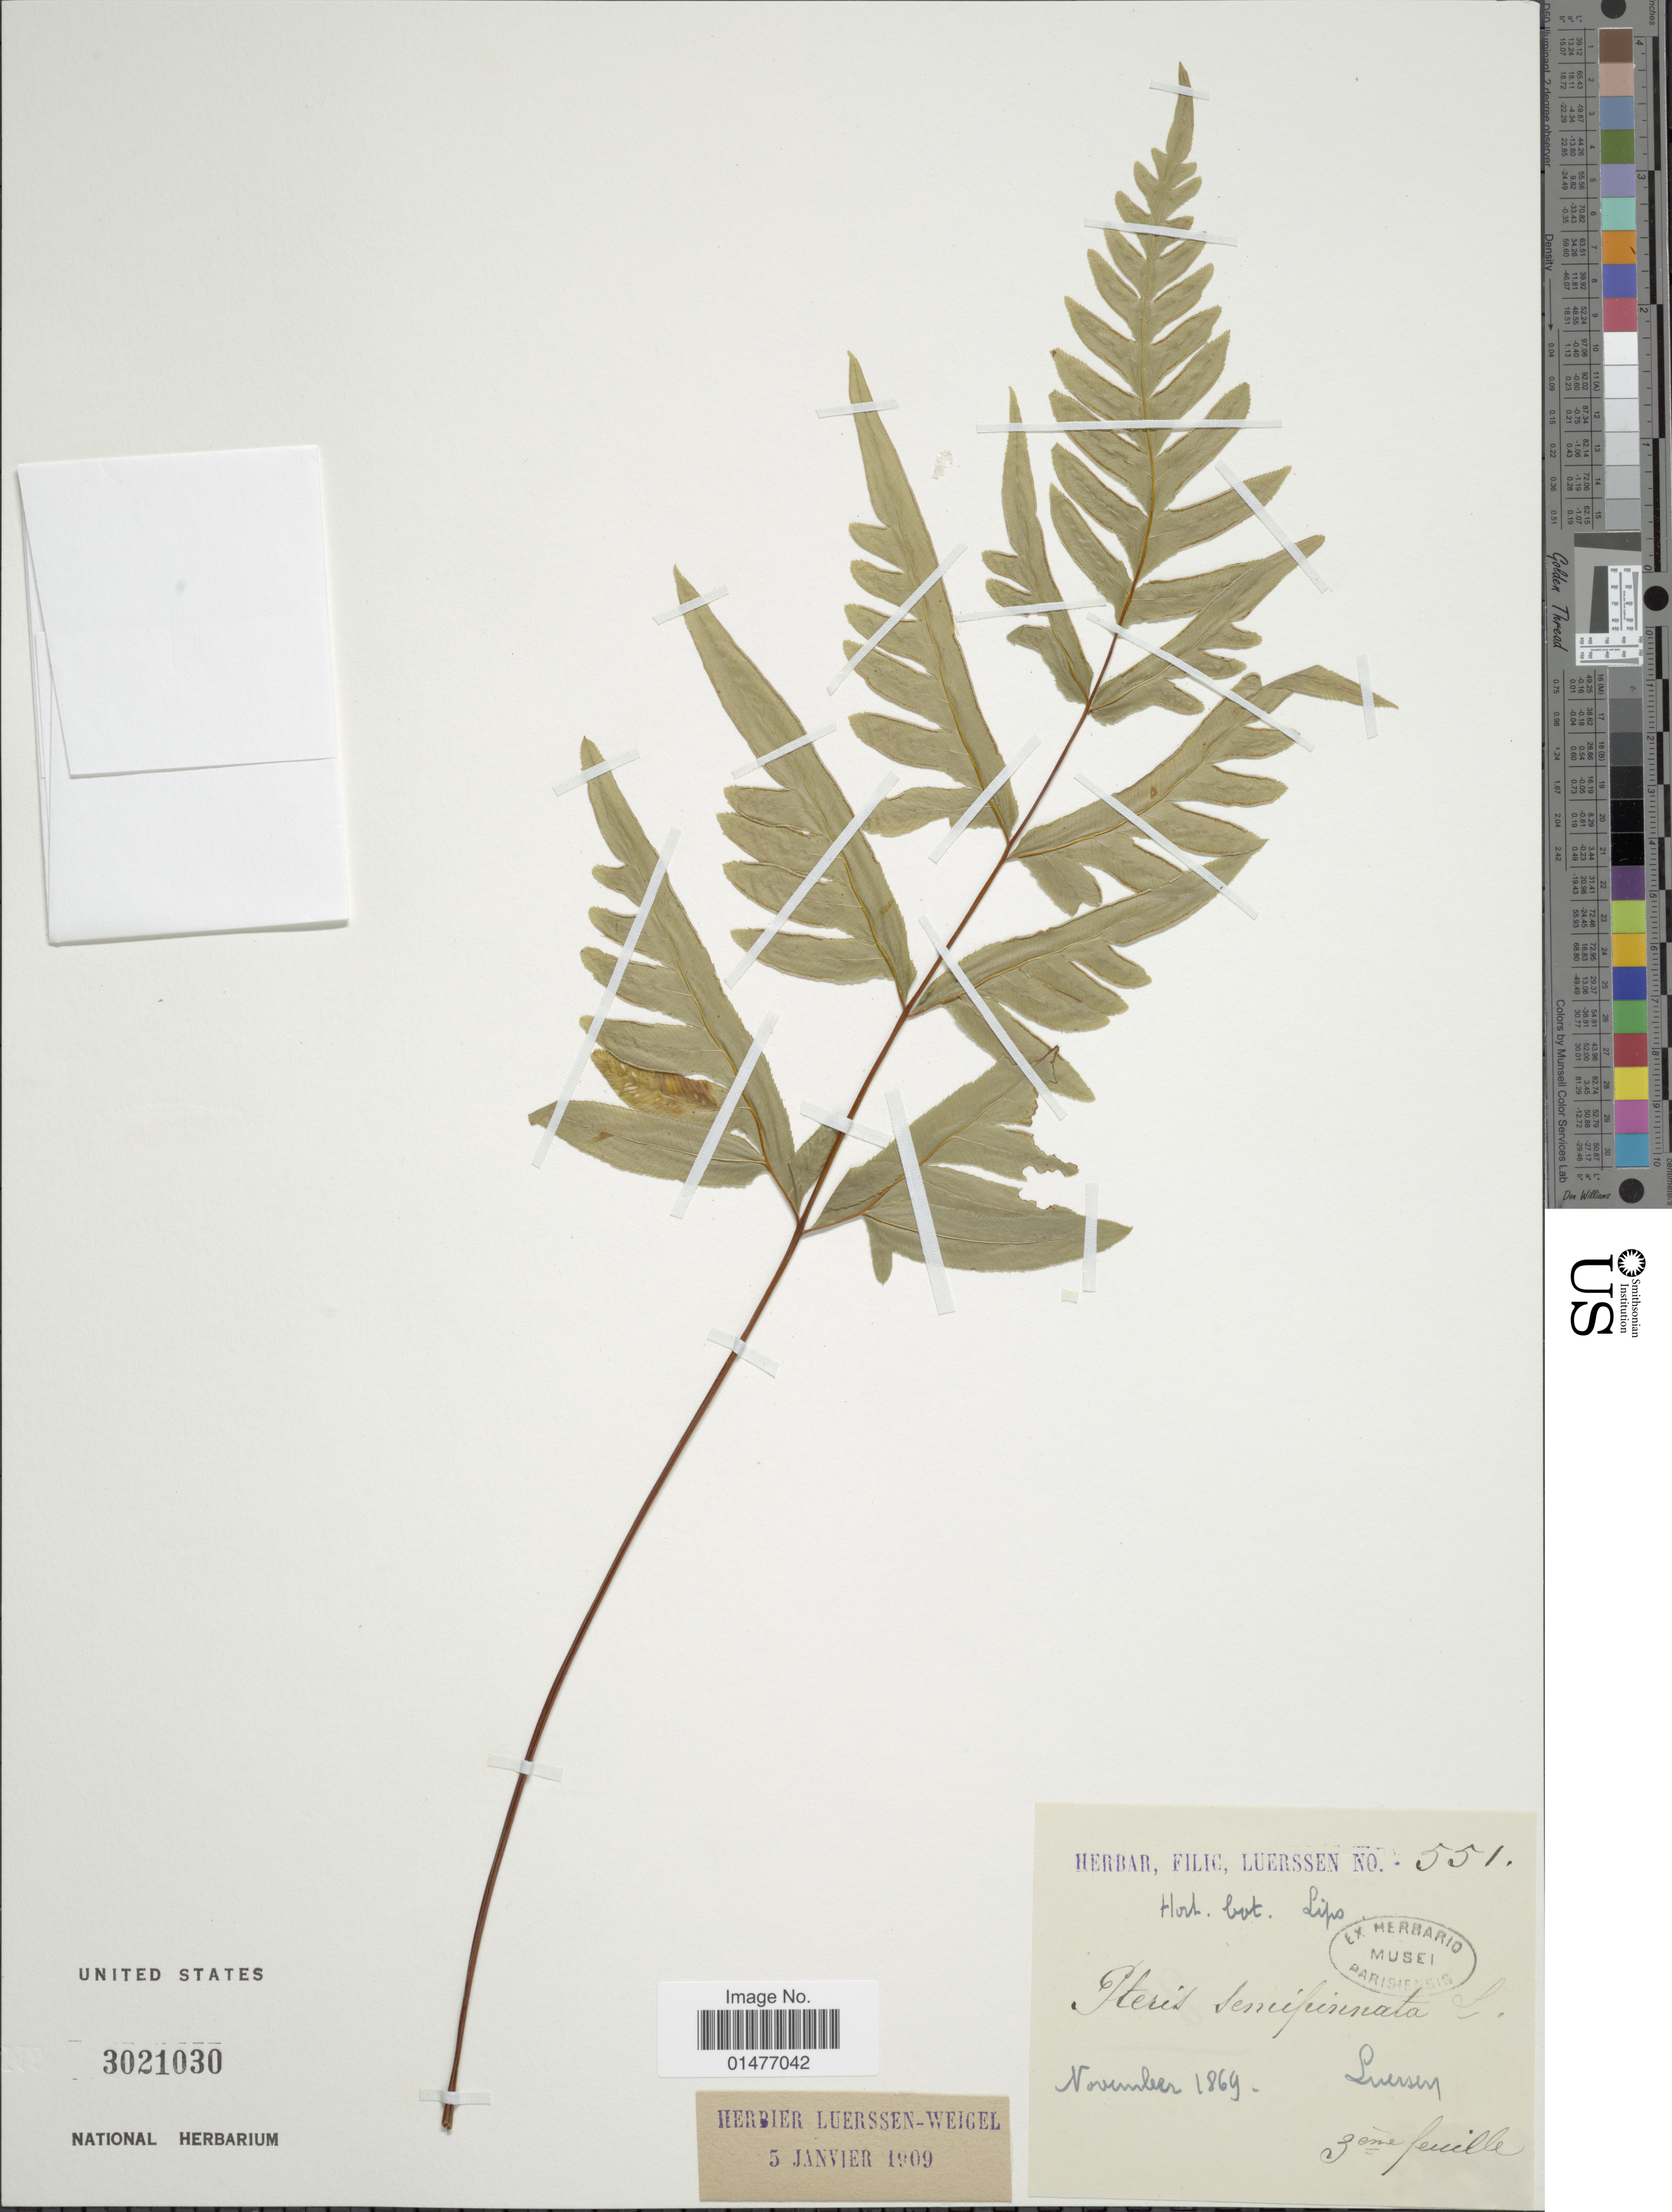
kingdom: Plantae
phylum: Tracheophyta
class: Polypodiopsida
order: Polypodiales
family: Pteridaceae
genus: Pteris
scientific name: Pteris semipinnata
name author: L.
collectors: Luerssen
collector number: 551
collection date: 1869-11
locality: Hort bot Lips [interpreted]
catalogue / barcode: US 3021030